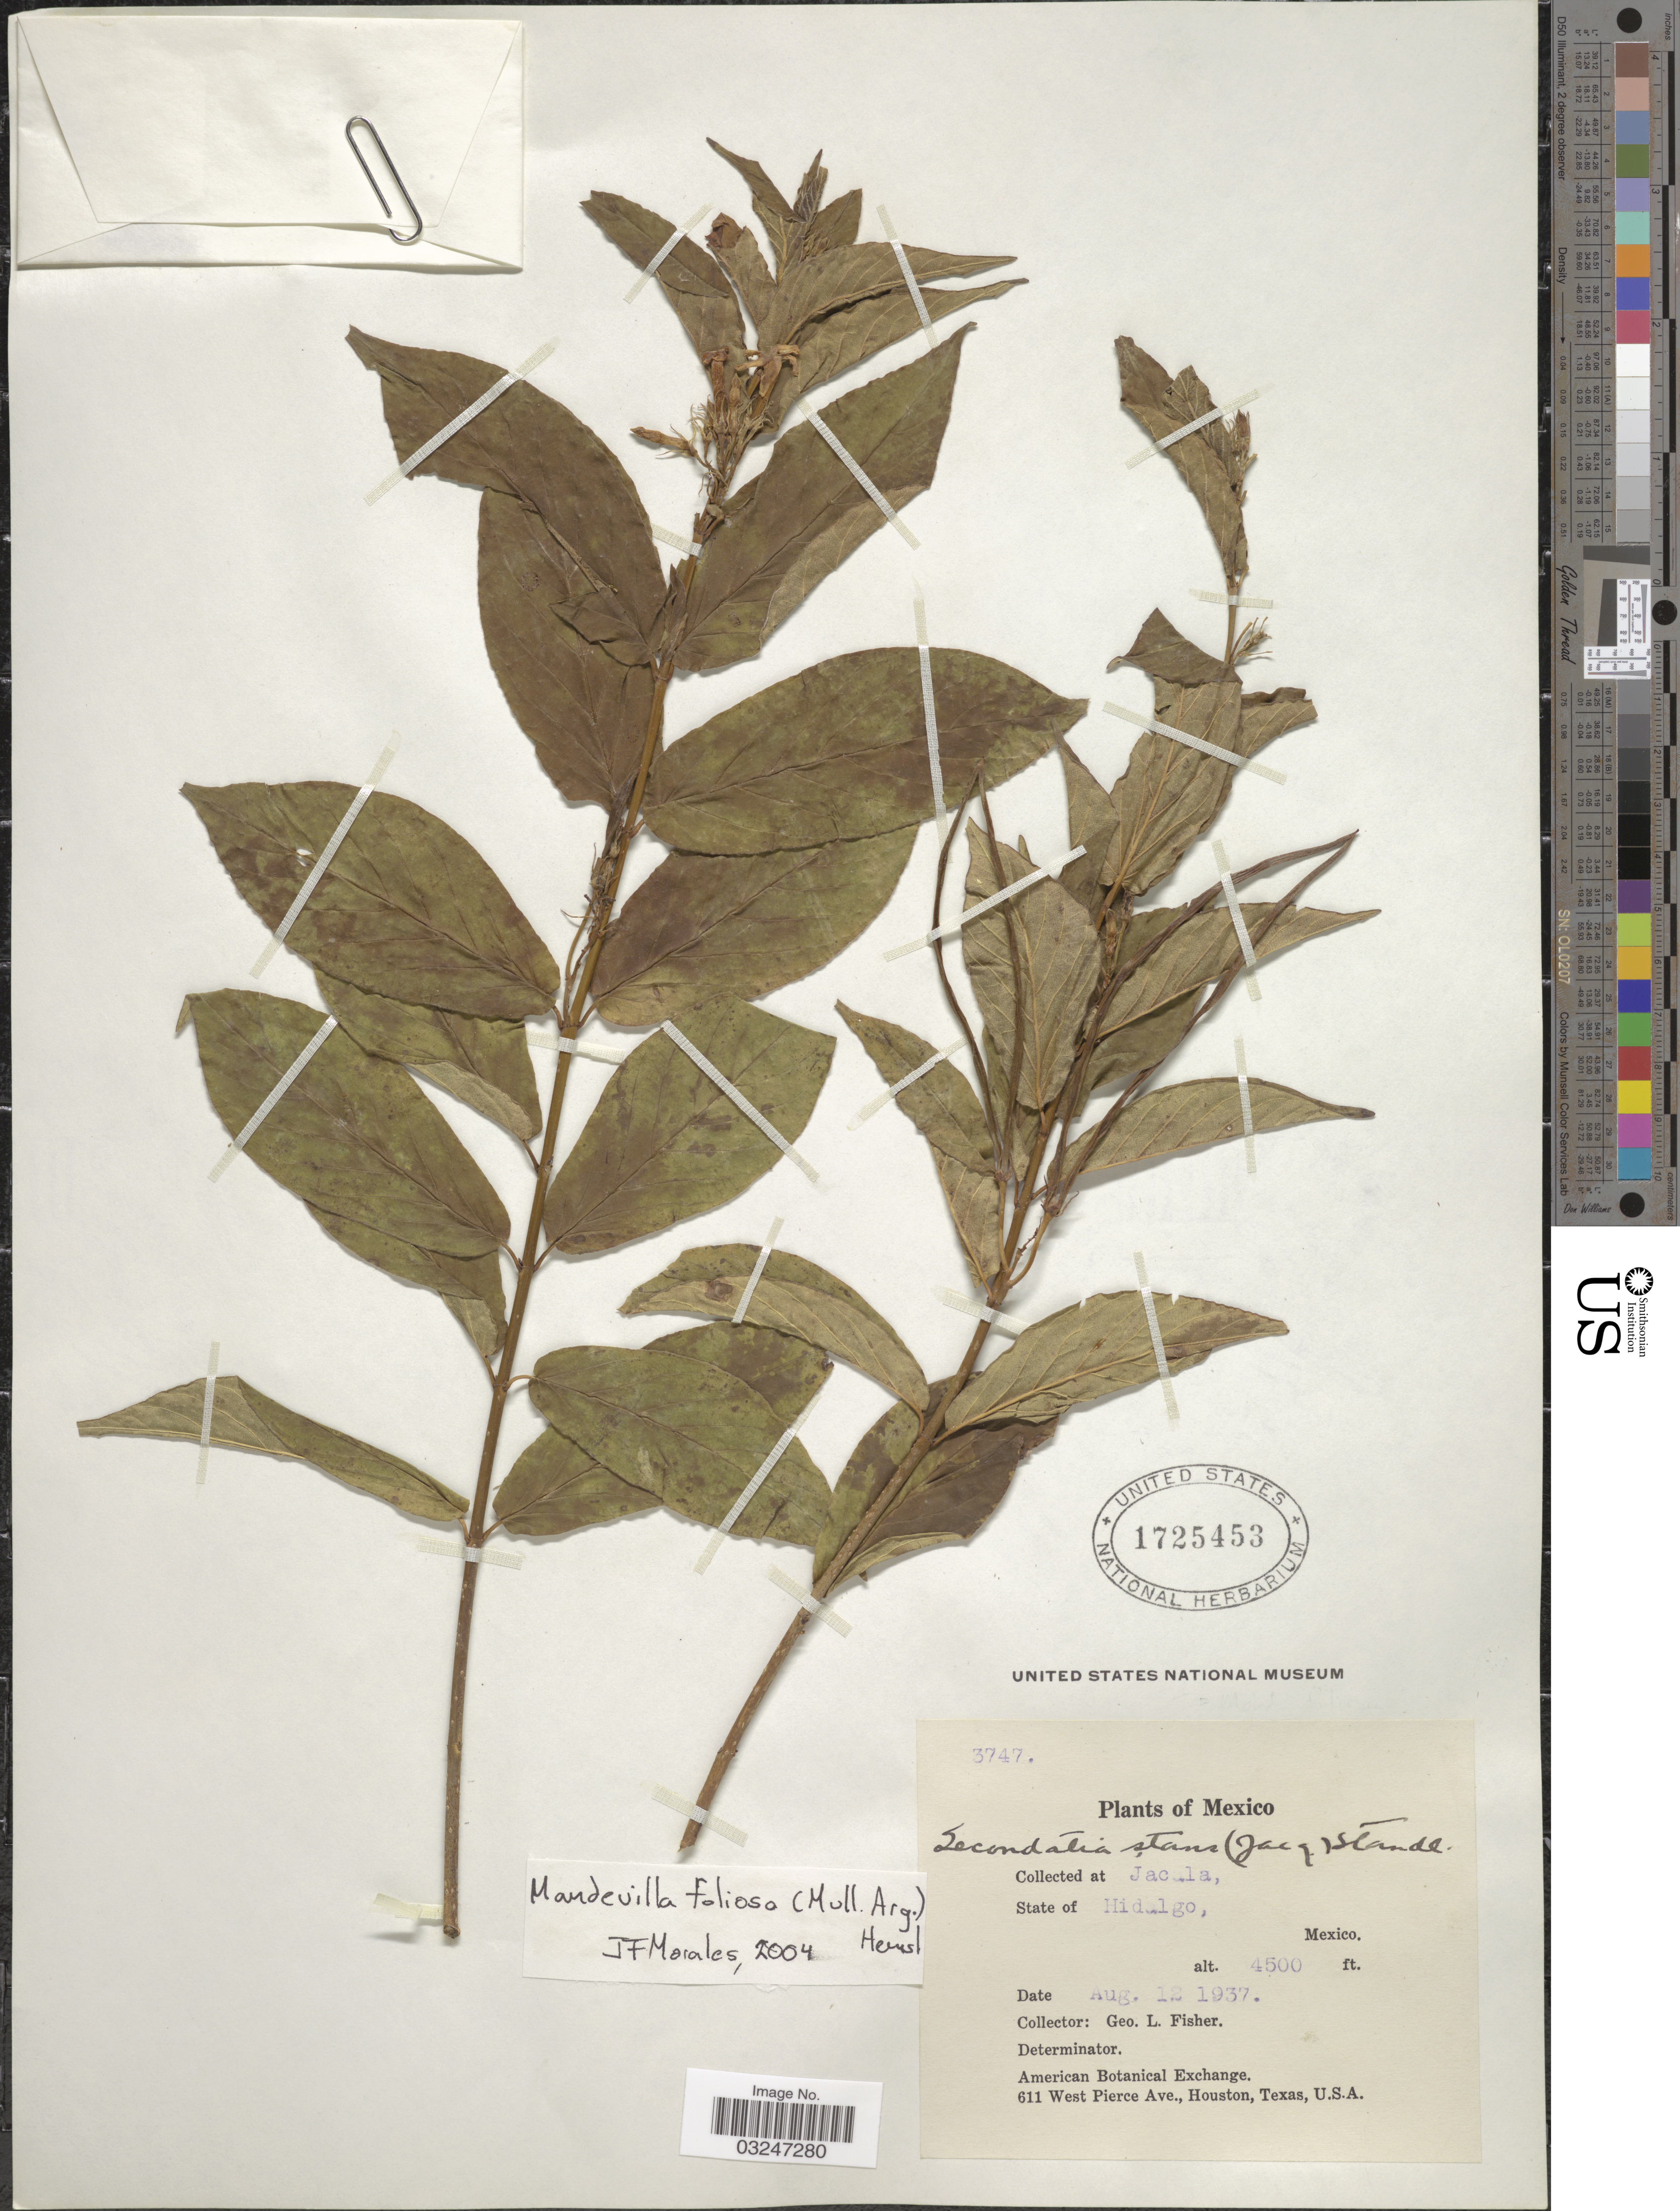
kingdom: Plantae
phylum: Tracheophyta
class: Magnoliopsida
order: Gentianales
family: Apocynaceae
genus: Mandevilla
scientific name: Mandevilla foliosa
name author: (Müll. Arg.) Hemsl.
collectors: G. L. Fisher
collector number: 3747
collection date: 1937-08-12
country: Mexico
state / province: Hidalgo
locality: Jacala. State of Hidalgo.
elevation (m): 1372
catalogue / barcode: US 1725453